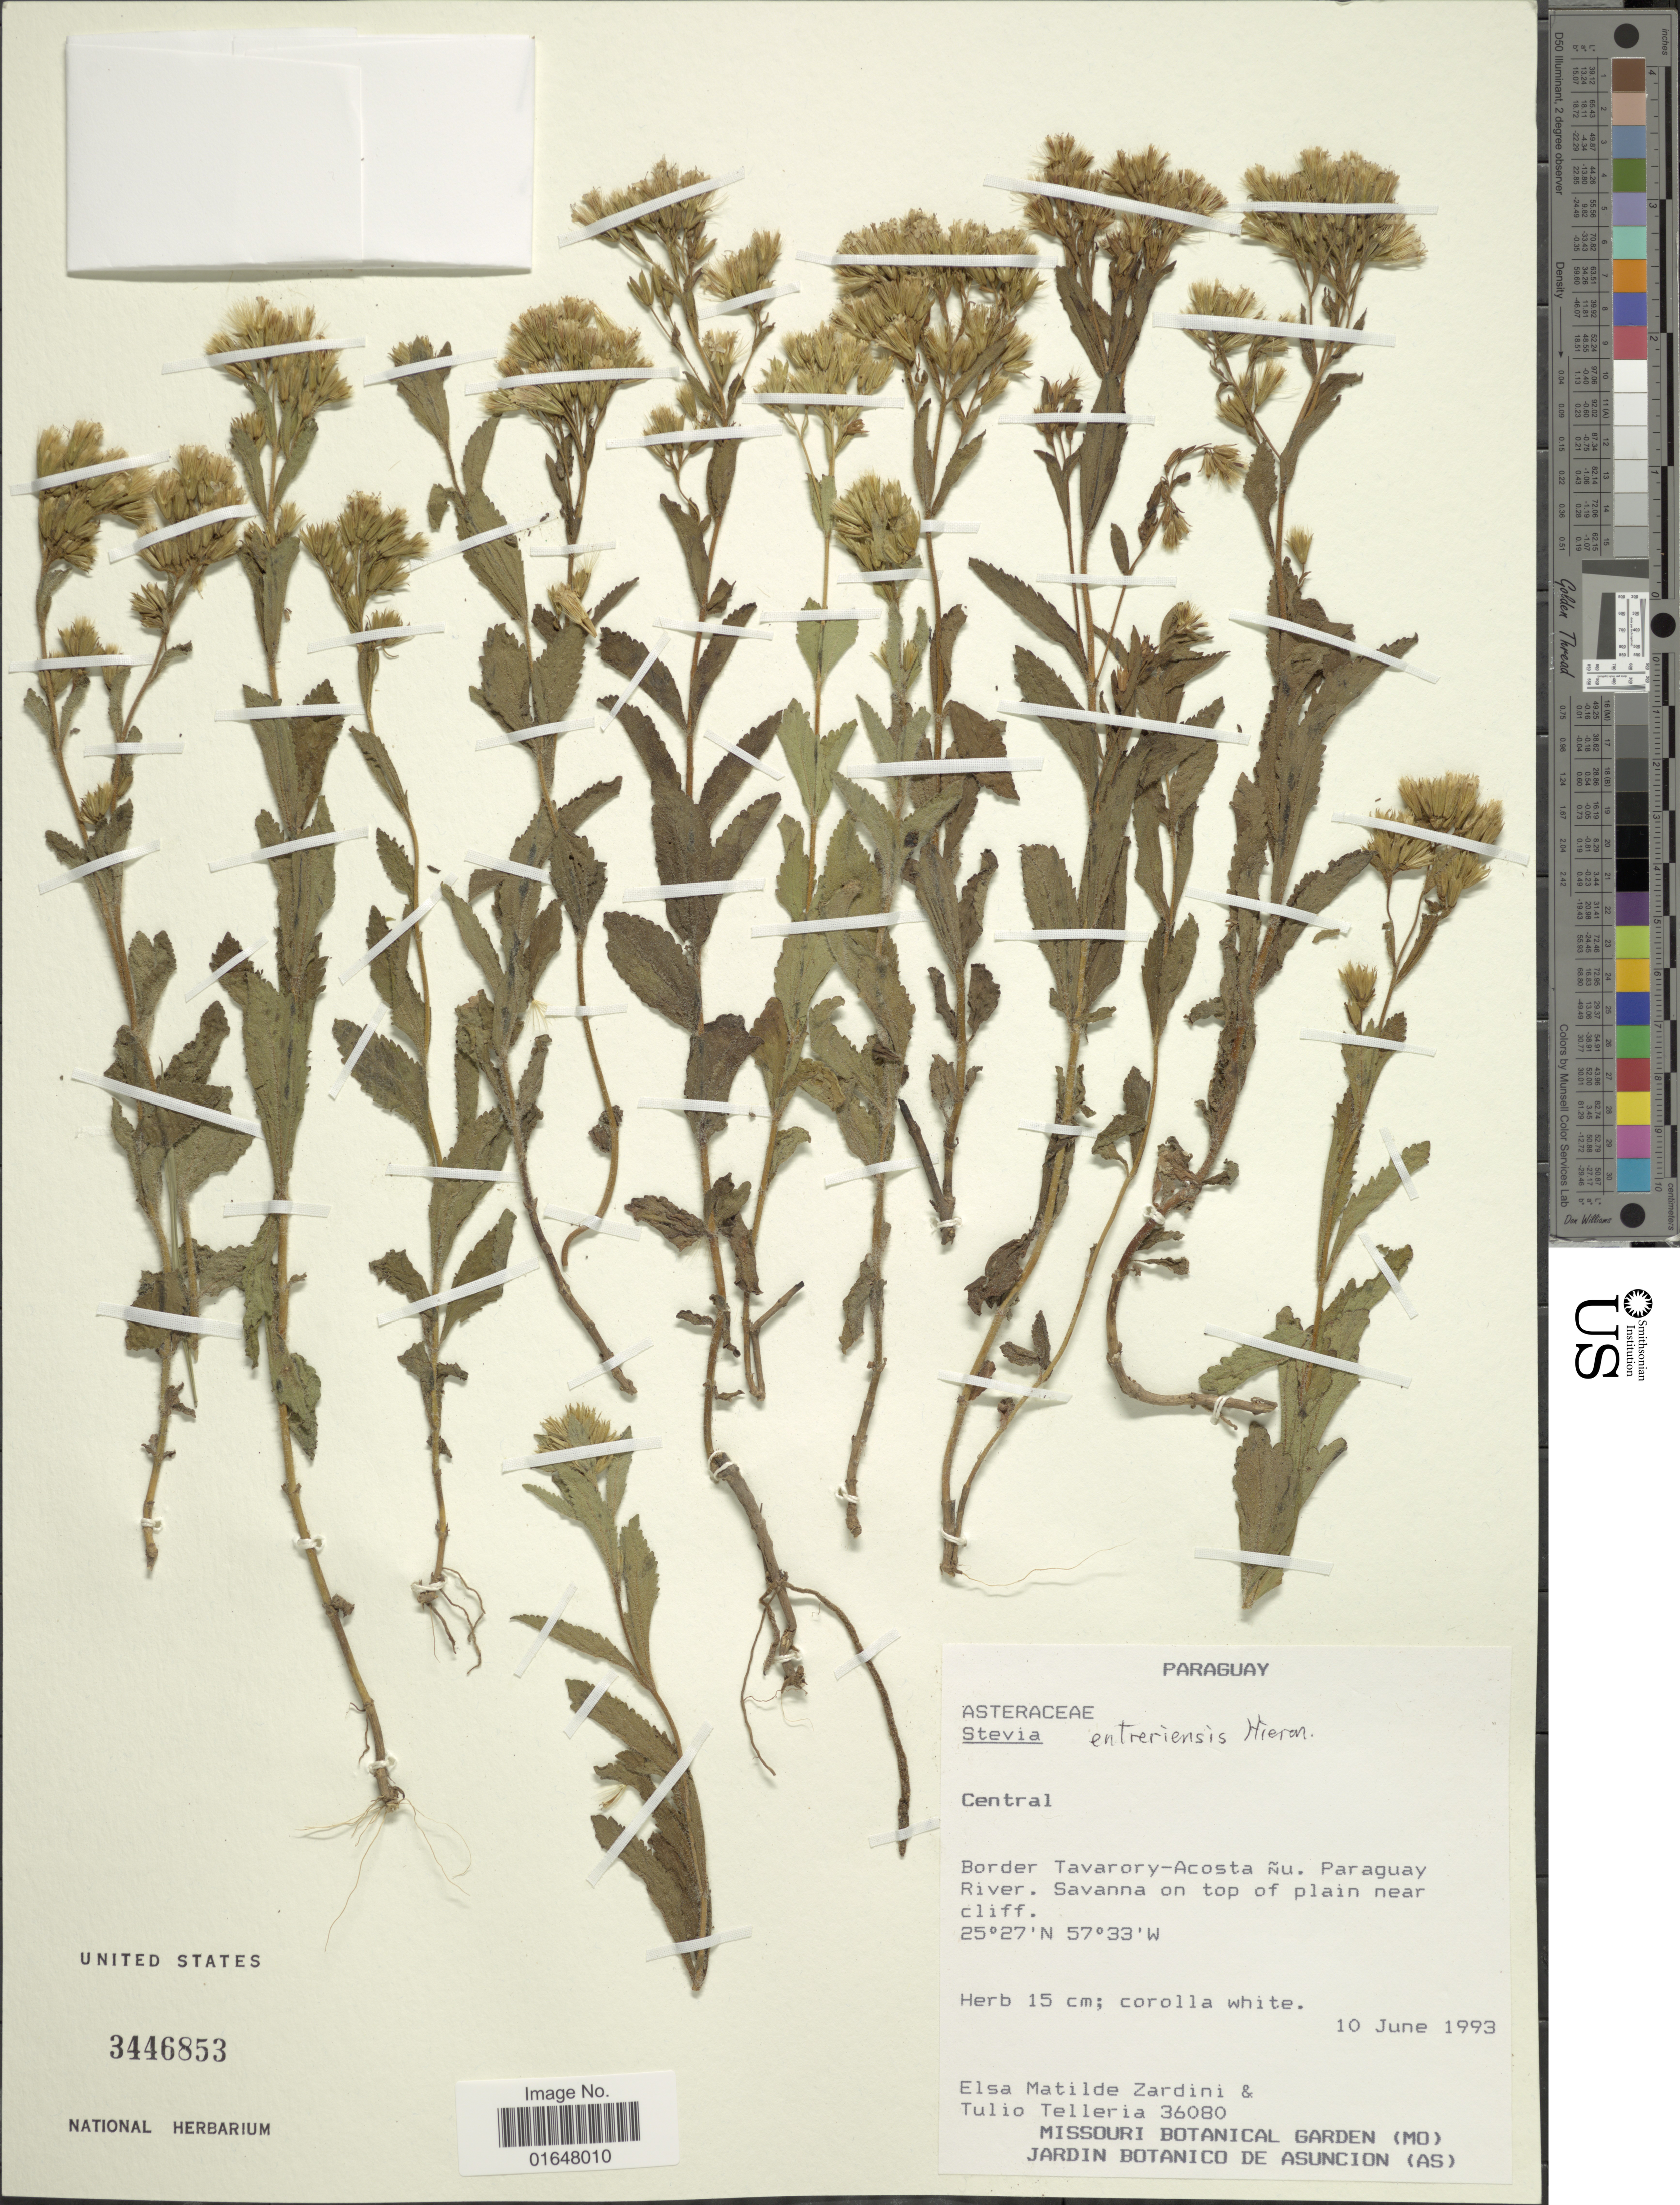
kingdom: Plantae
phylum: Tracheophyta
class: Magnoliopsida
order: Asterales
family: Asteraceae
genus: Stevia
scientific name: Stevia entreriensis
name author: Hieron.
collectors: E. M. Zardini & T. Tilleria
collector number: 36080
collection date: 1993-06-10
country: Paraguay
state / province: Central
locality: Border Tavarory-Acosta Nu, Paraguay River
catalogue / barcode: US 3446853